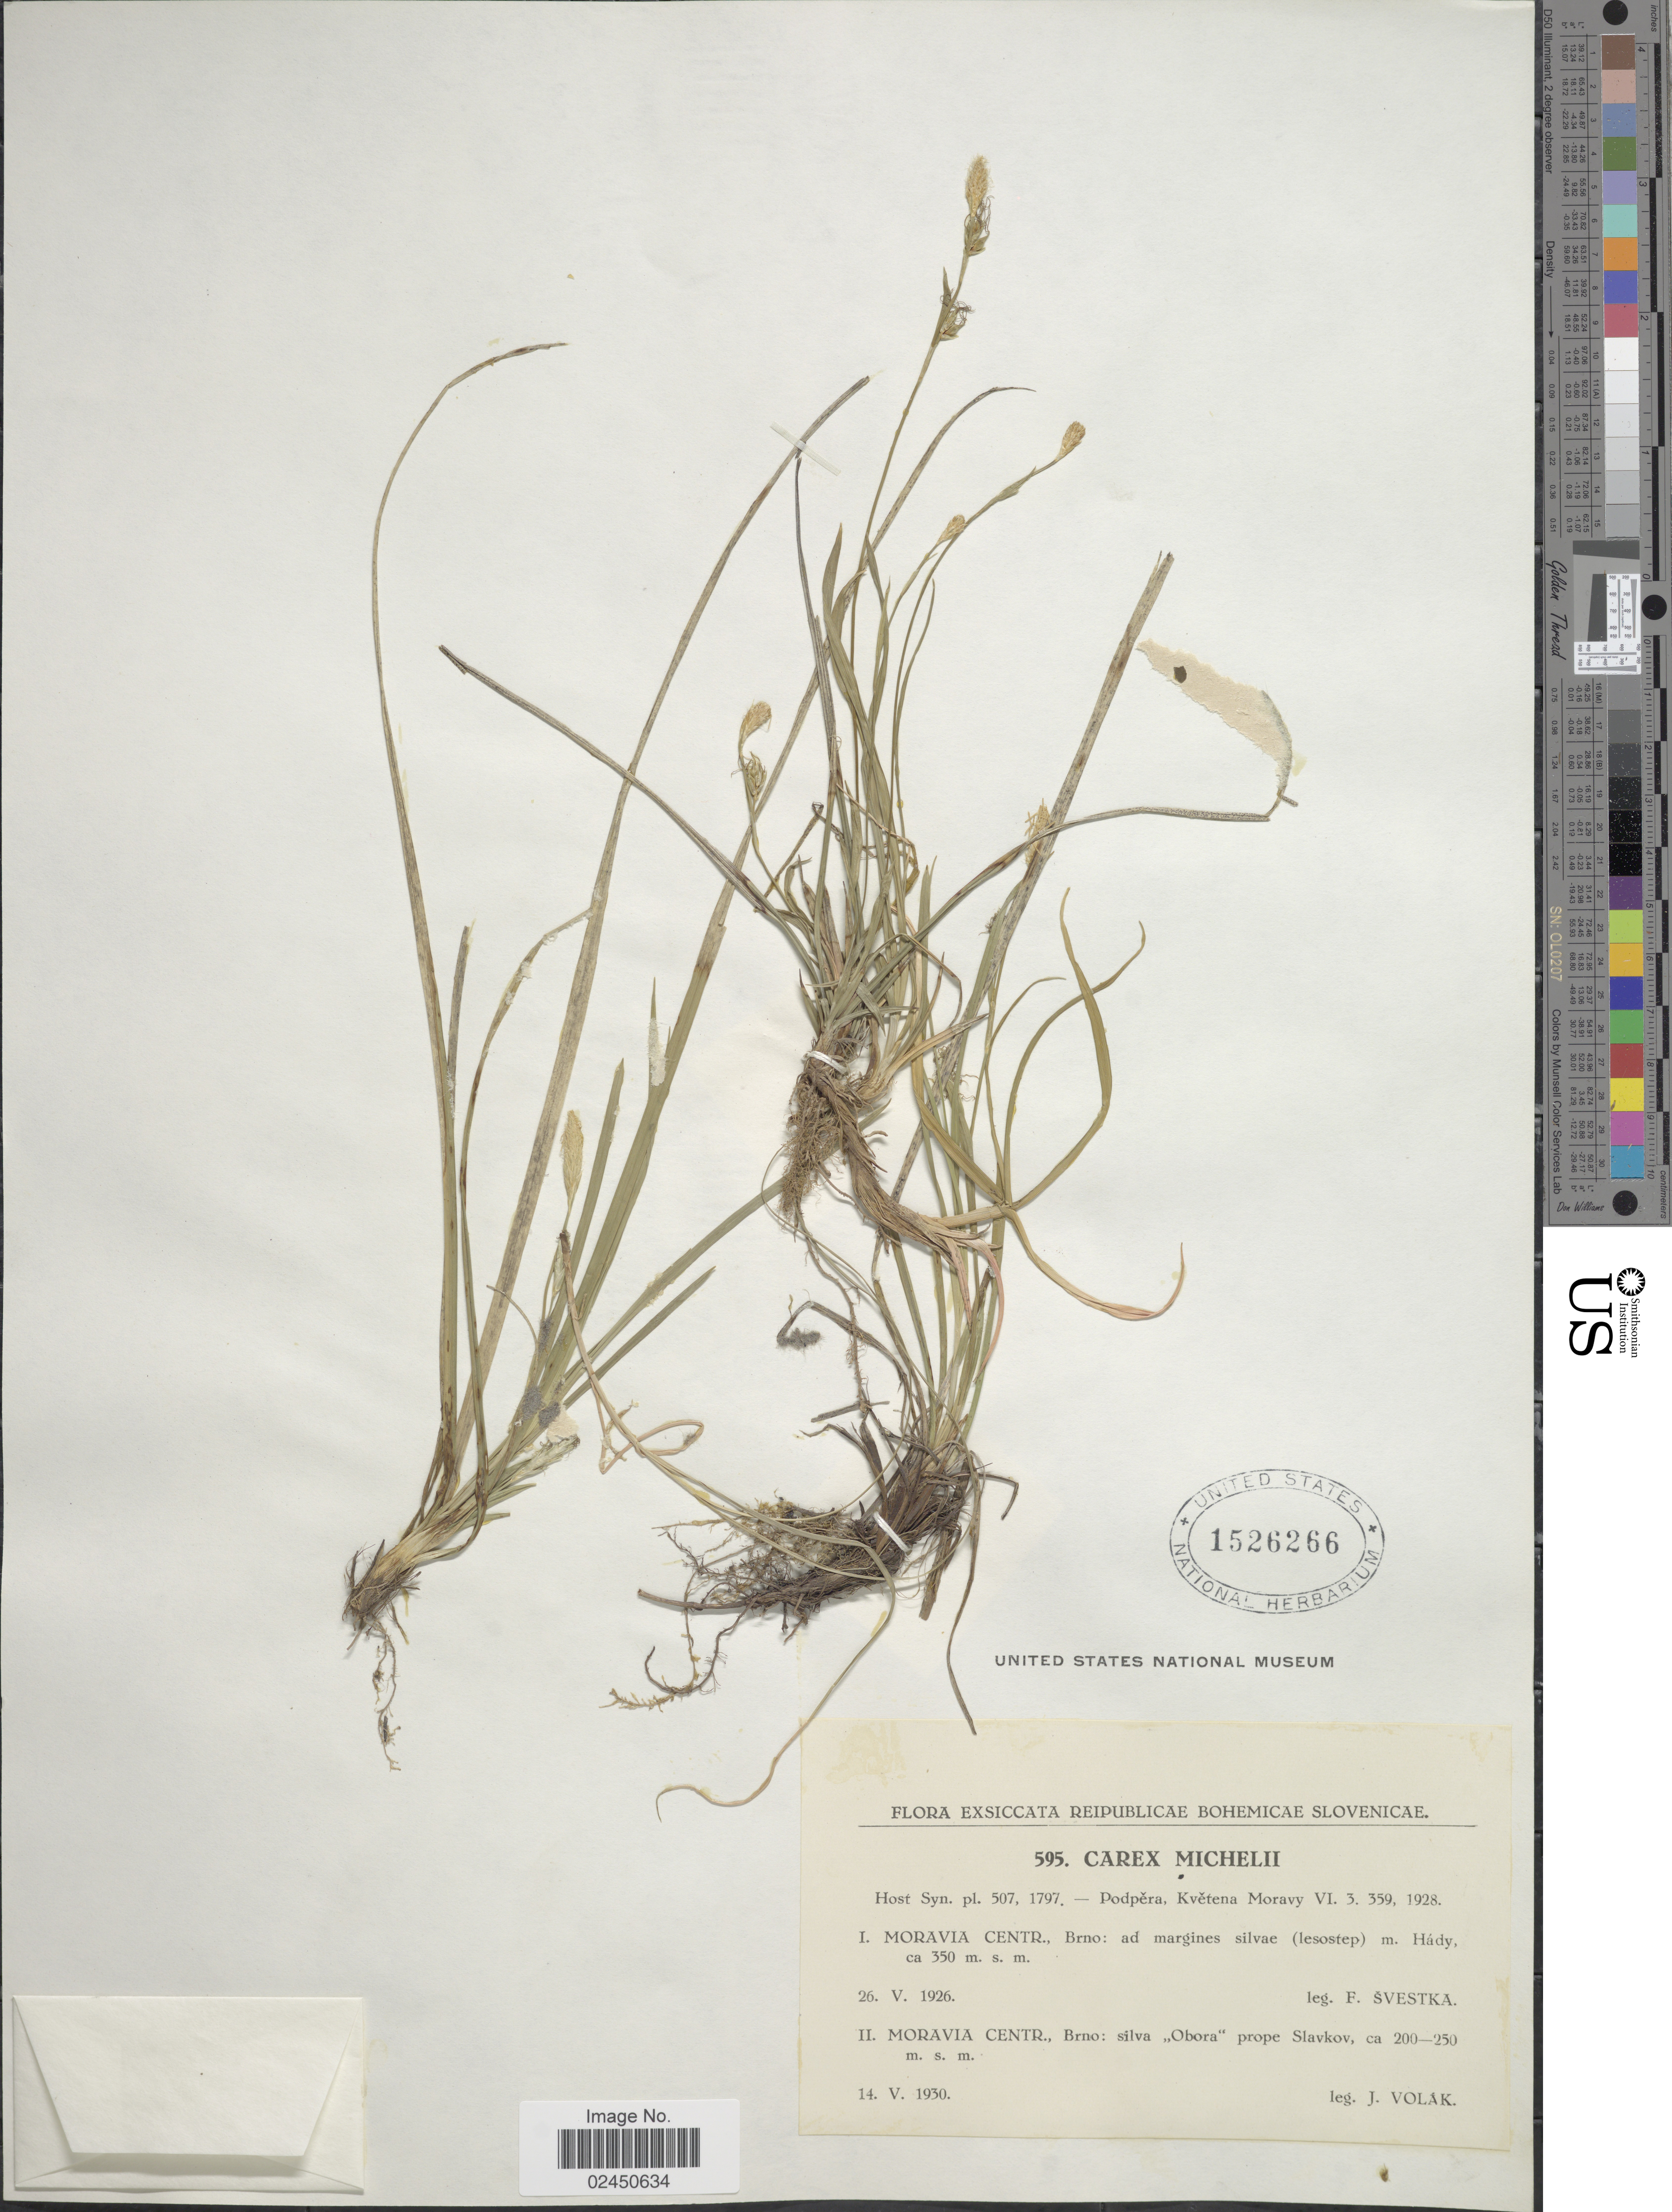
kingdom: Plantae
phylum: Tracheophyta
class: Liliopsida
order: Poales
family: Cyperaceae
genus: Carex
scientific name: Carex michelii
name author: Host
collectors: F. Svestka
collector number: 595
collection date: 1926-05-26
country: Czechia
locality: Reipublicae Bohemicae Slovenicae. Moravia Centr., Brno: ad margines silvae (lesostep) m. Hady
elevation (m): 350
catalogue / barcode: US 1526266